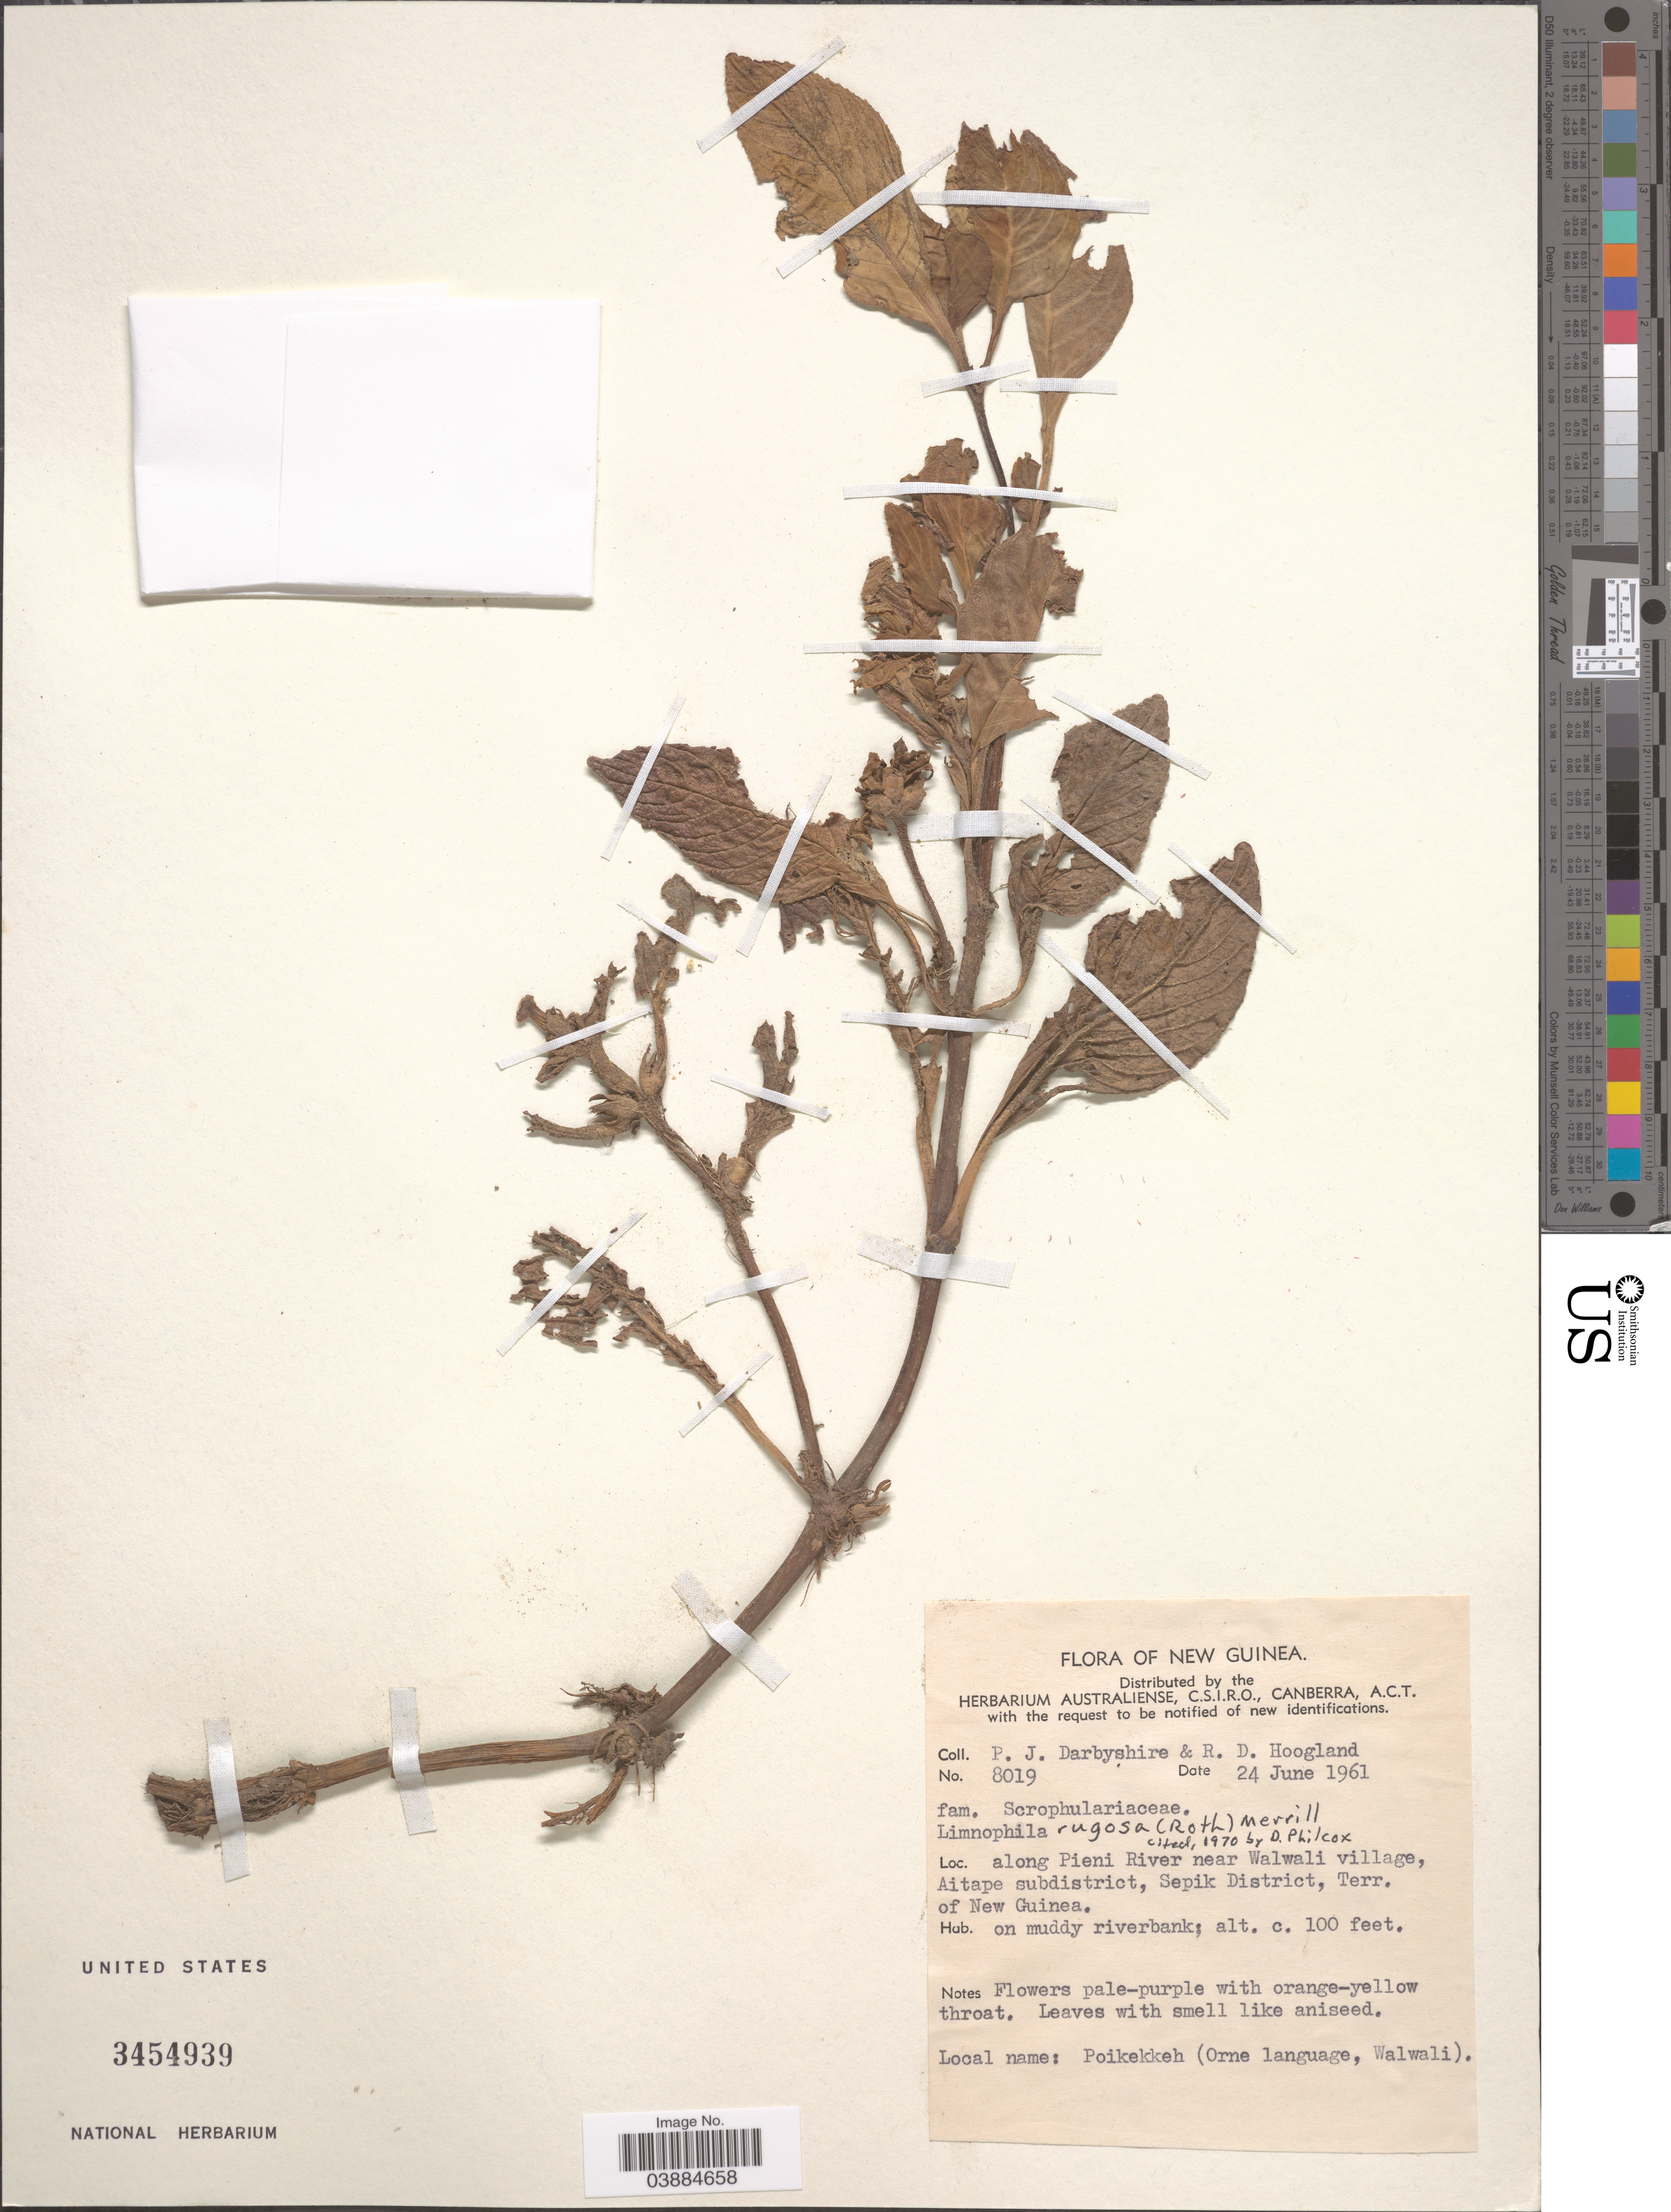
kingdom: Plantae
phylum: Tracheophyta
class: Magnoliopsida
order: Lamiales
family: Plantaginaceae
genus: Limnophila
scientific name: Limnophila rugosa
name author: (Roth) Merr.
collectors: P. Darbyshire & R. D. Hoogland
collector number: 8019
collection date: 1961-06-24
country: Papua New Guinea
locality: New Guinea. Along Pieni River near Walwali village, Aitape subdistrict, Sepik District, Terr. of New Guinea.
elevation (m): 30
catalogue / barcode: US 3454939